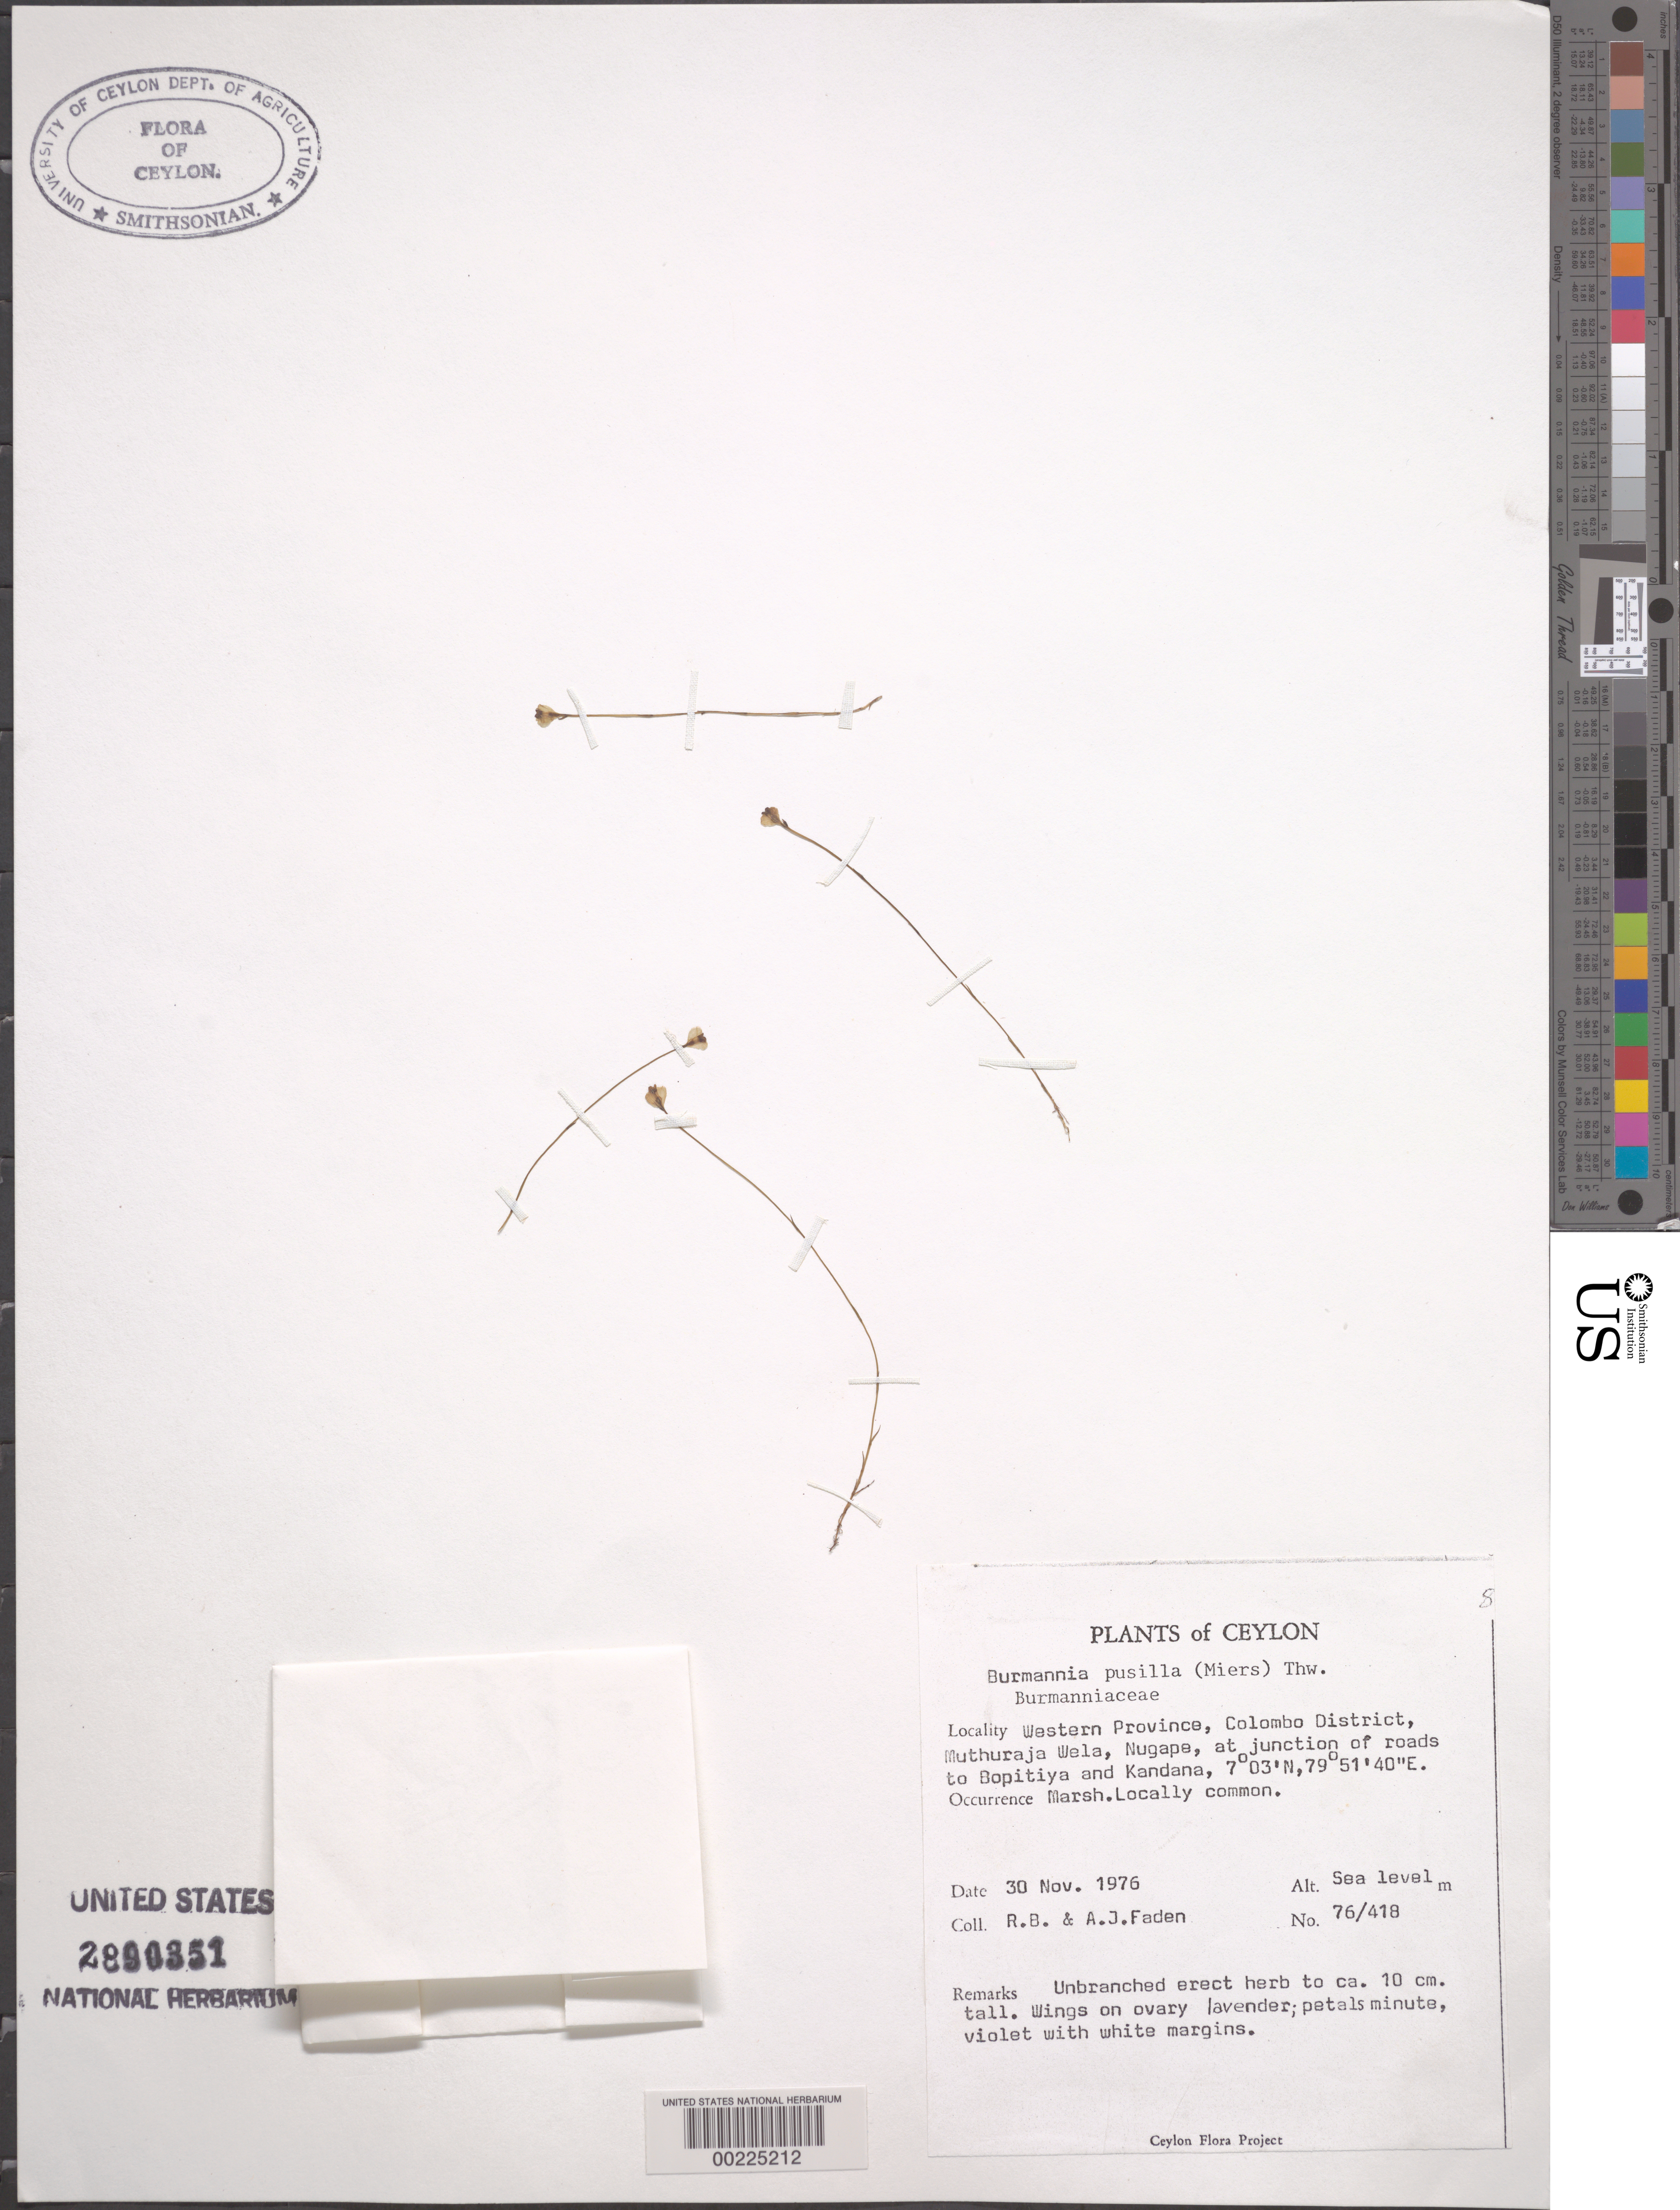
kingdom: Plantae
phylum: Tracheophyta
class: Liliopsida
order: Dioscoreales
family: Burmanniaceae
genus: Burmannia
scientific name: Burmannia pusilla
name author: Thwaites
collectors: R. B. Faden & A. J. Faden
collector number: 76 / 418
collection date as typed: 30 Nov 1977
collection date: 1977-11-30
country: Sri Lanka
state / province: Western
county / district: Colombo Dist.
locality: Muthuraja wela, nugape, at junction of roads to bopitiya and kandana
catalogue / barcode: US 2890351